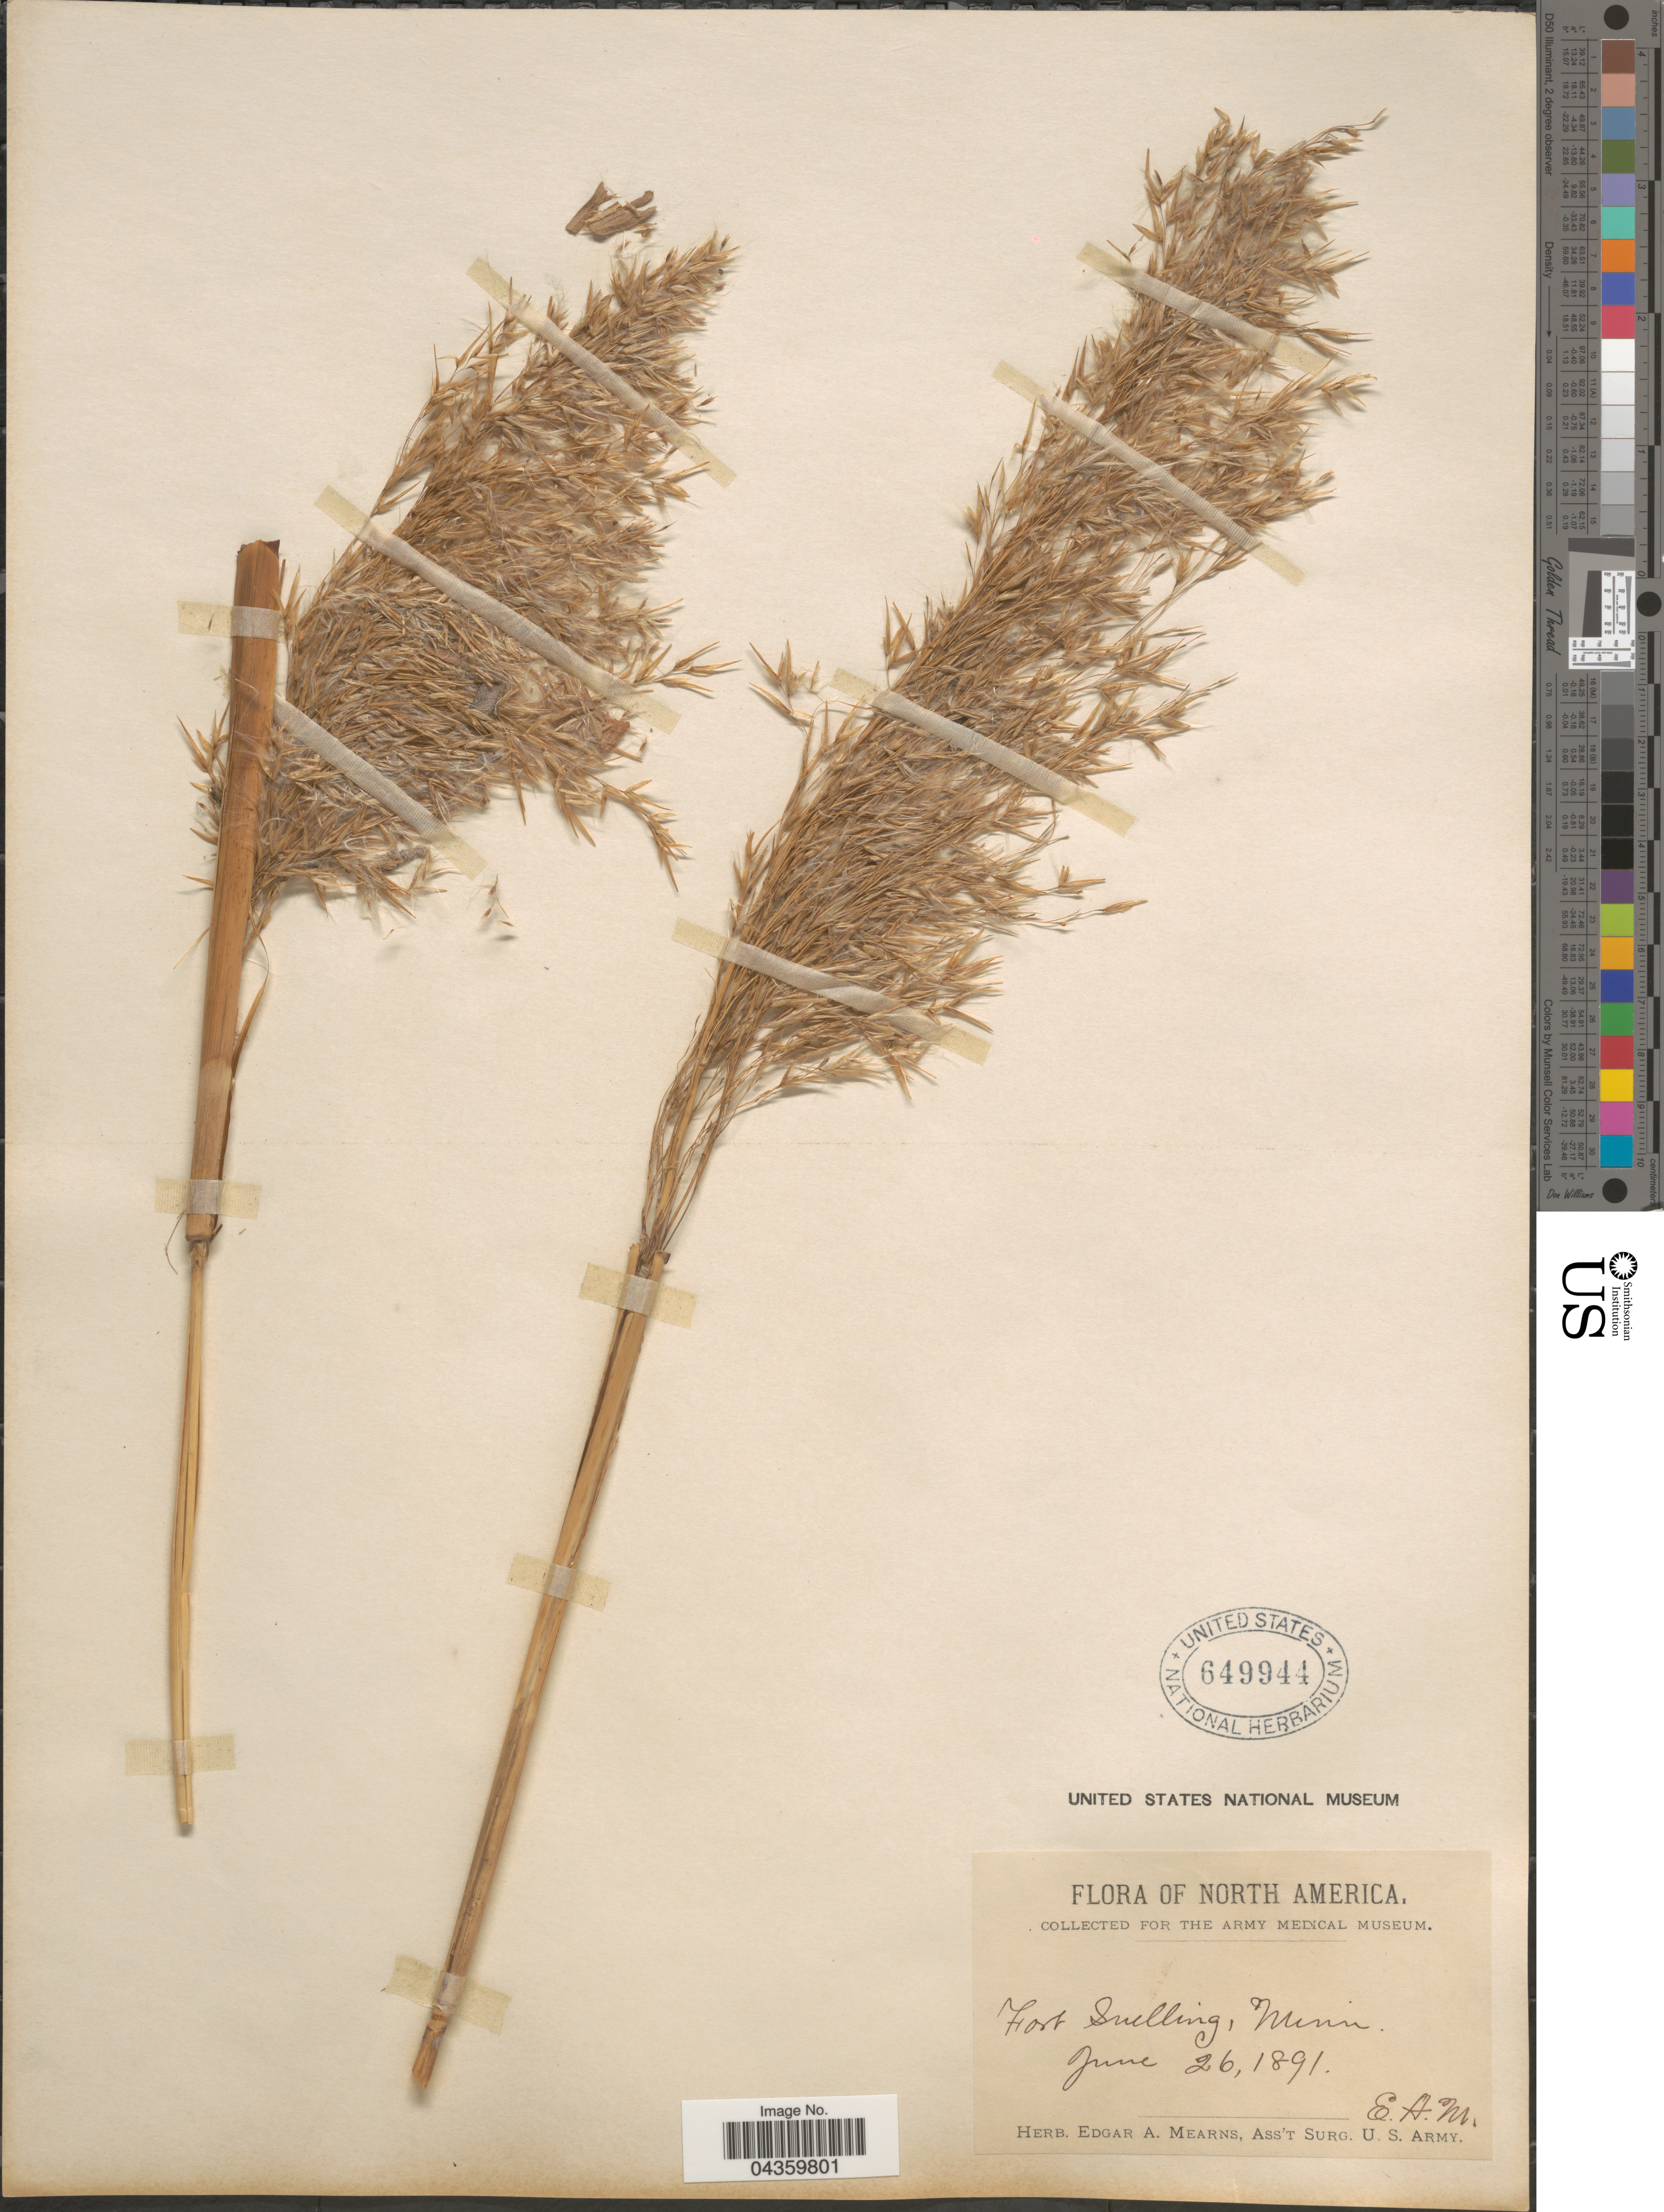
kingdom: Plantae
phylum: Tracheophyta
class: Liliopsida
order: Poales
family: Poaceae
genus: Phragmites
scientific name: Phragmites australis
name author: (Cav.) Trin. ex Steud.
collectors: E. A. Mearns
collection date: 1891-06-26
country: United States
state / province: Minnesota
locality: Fort Snelling.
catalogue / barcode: US 649944